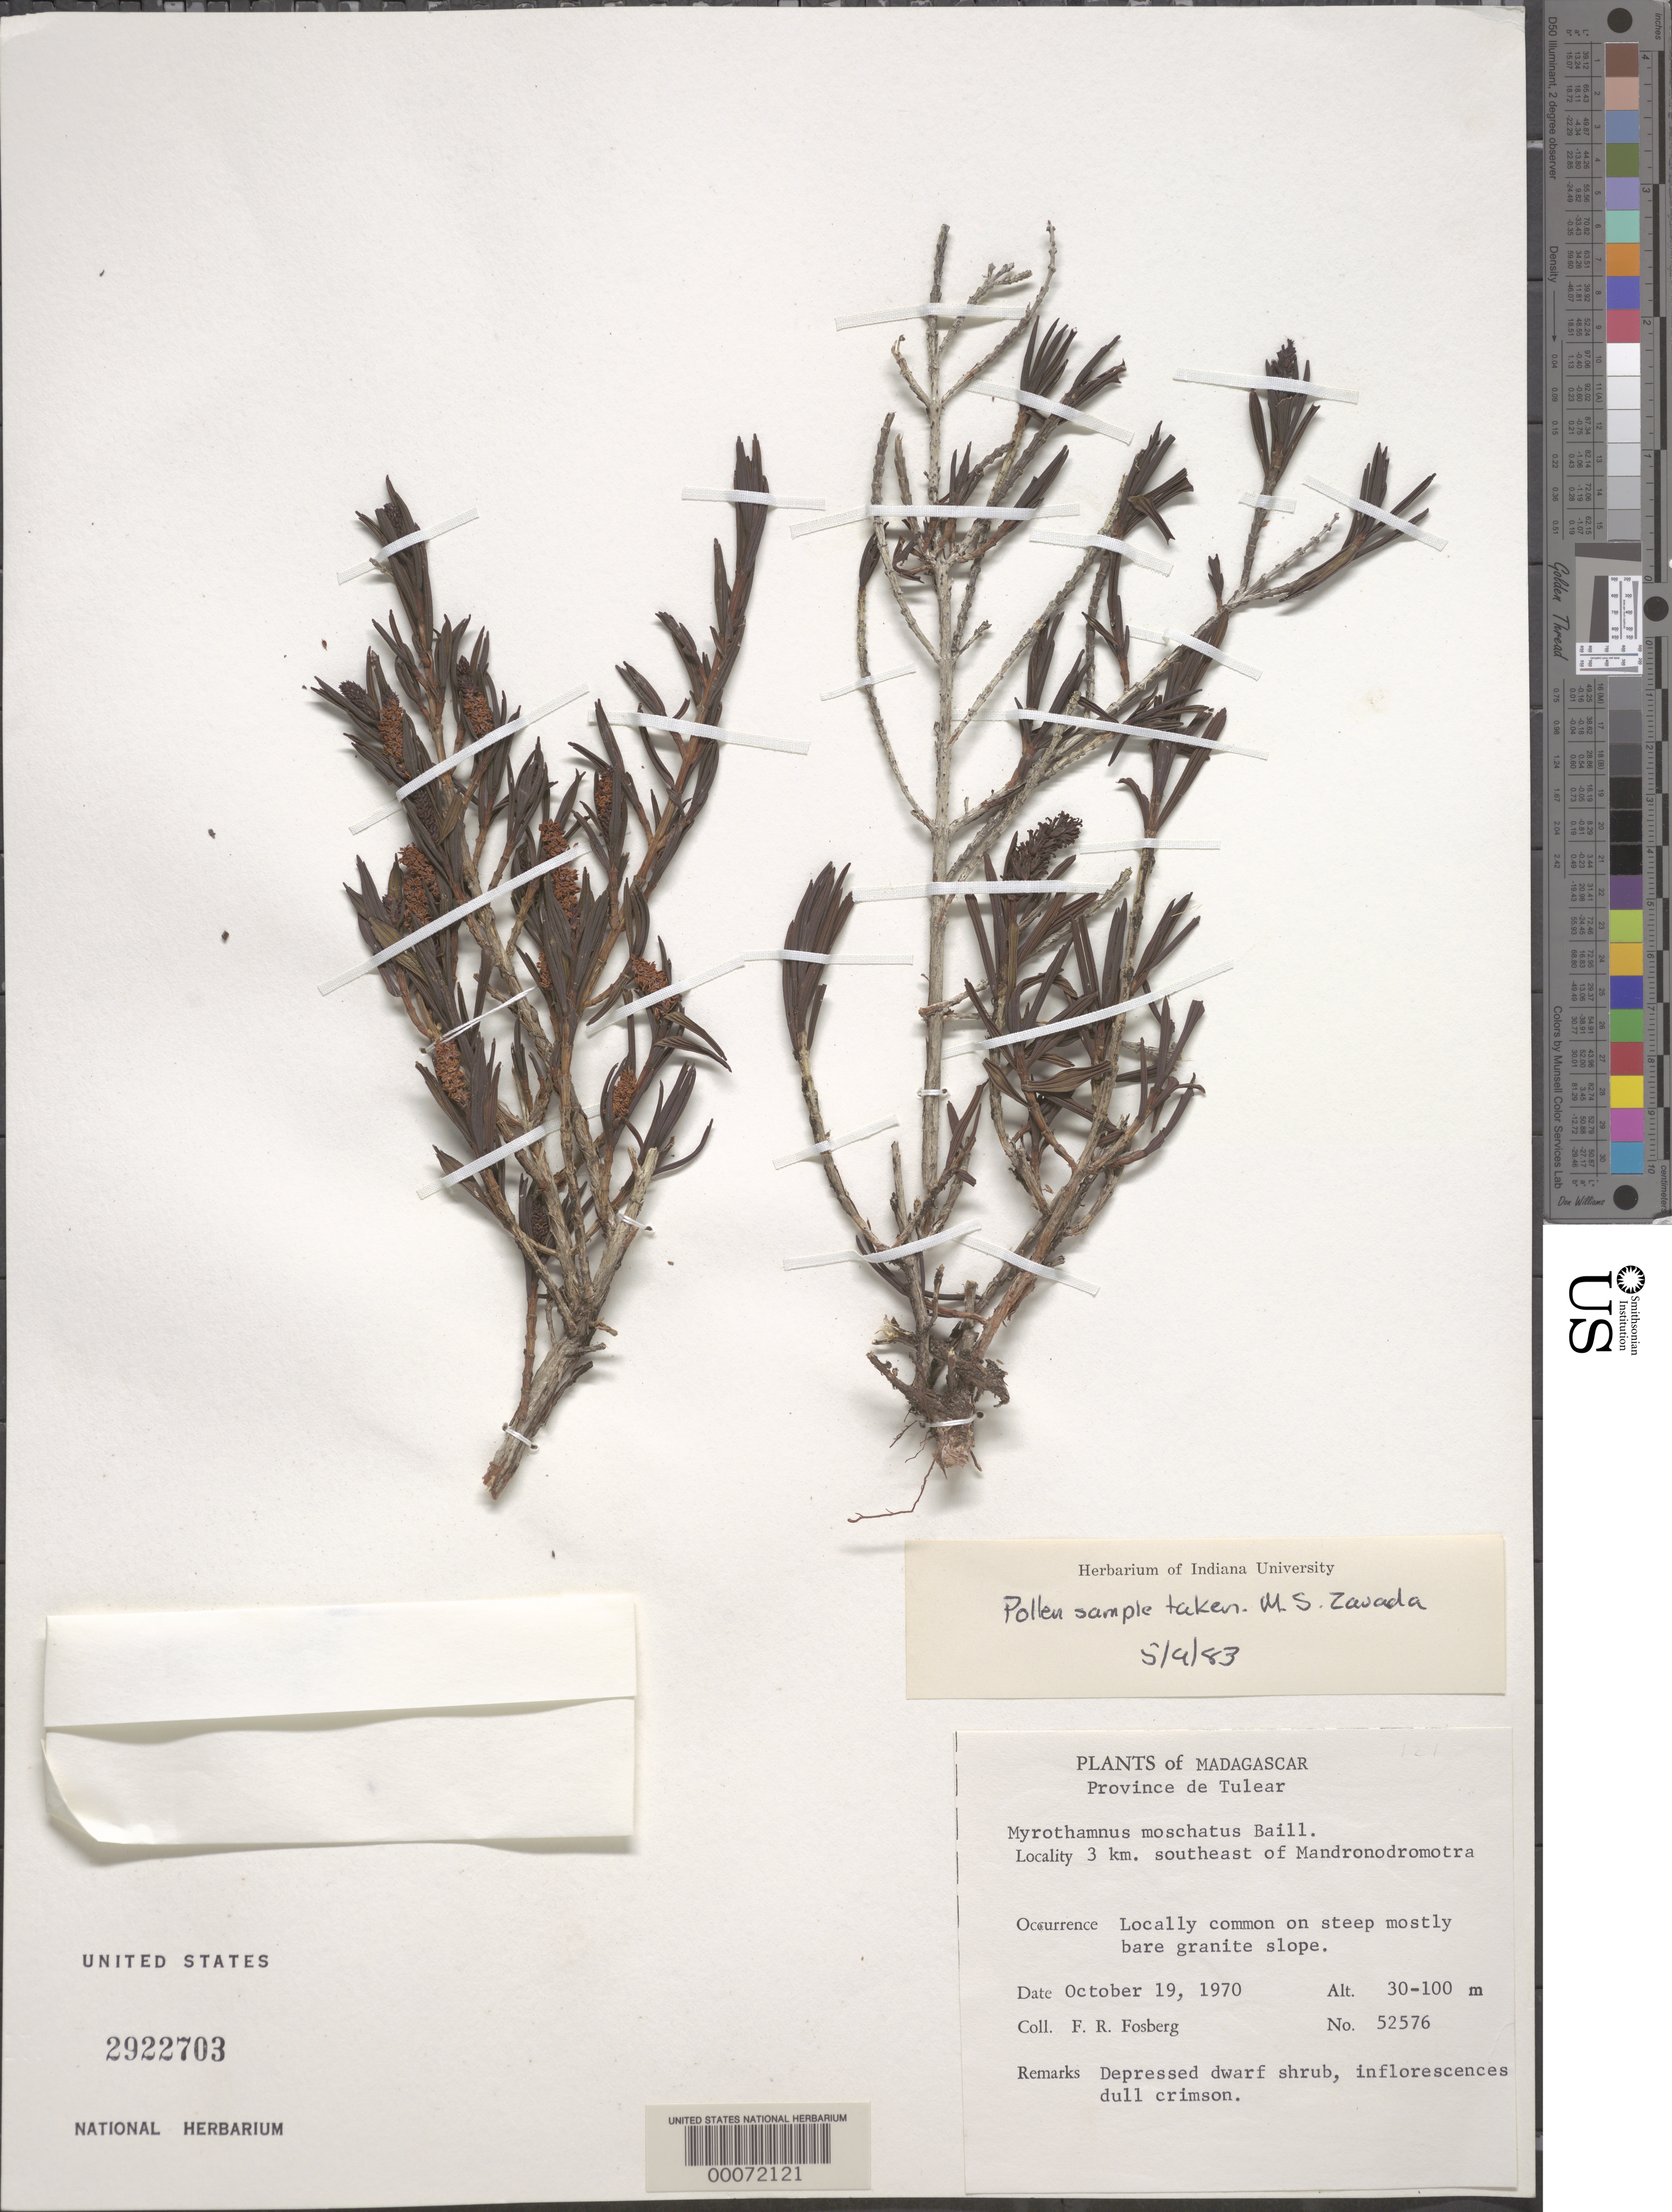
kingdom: Plantae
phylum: Tracheophyta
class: Magnoliopsida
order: Gunnerales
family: Myrothamnaceae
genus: Myrothamnus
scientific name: Myrothamnus moschatus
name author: (Baill.) Baill. ex Nied.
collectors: F. R. Fosberg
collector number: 52576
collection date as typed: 19 Oct 1970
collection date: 1970-10-19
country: Madagascar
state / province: Anosy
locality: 3 km se of mandronodromotra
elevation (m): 30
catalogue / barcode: US 2922703